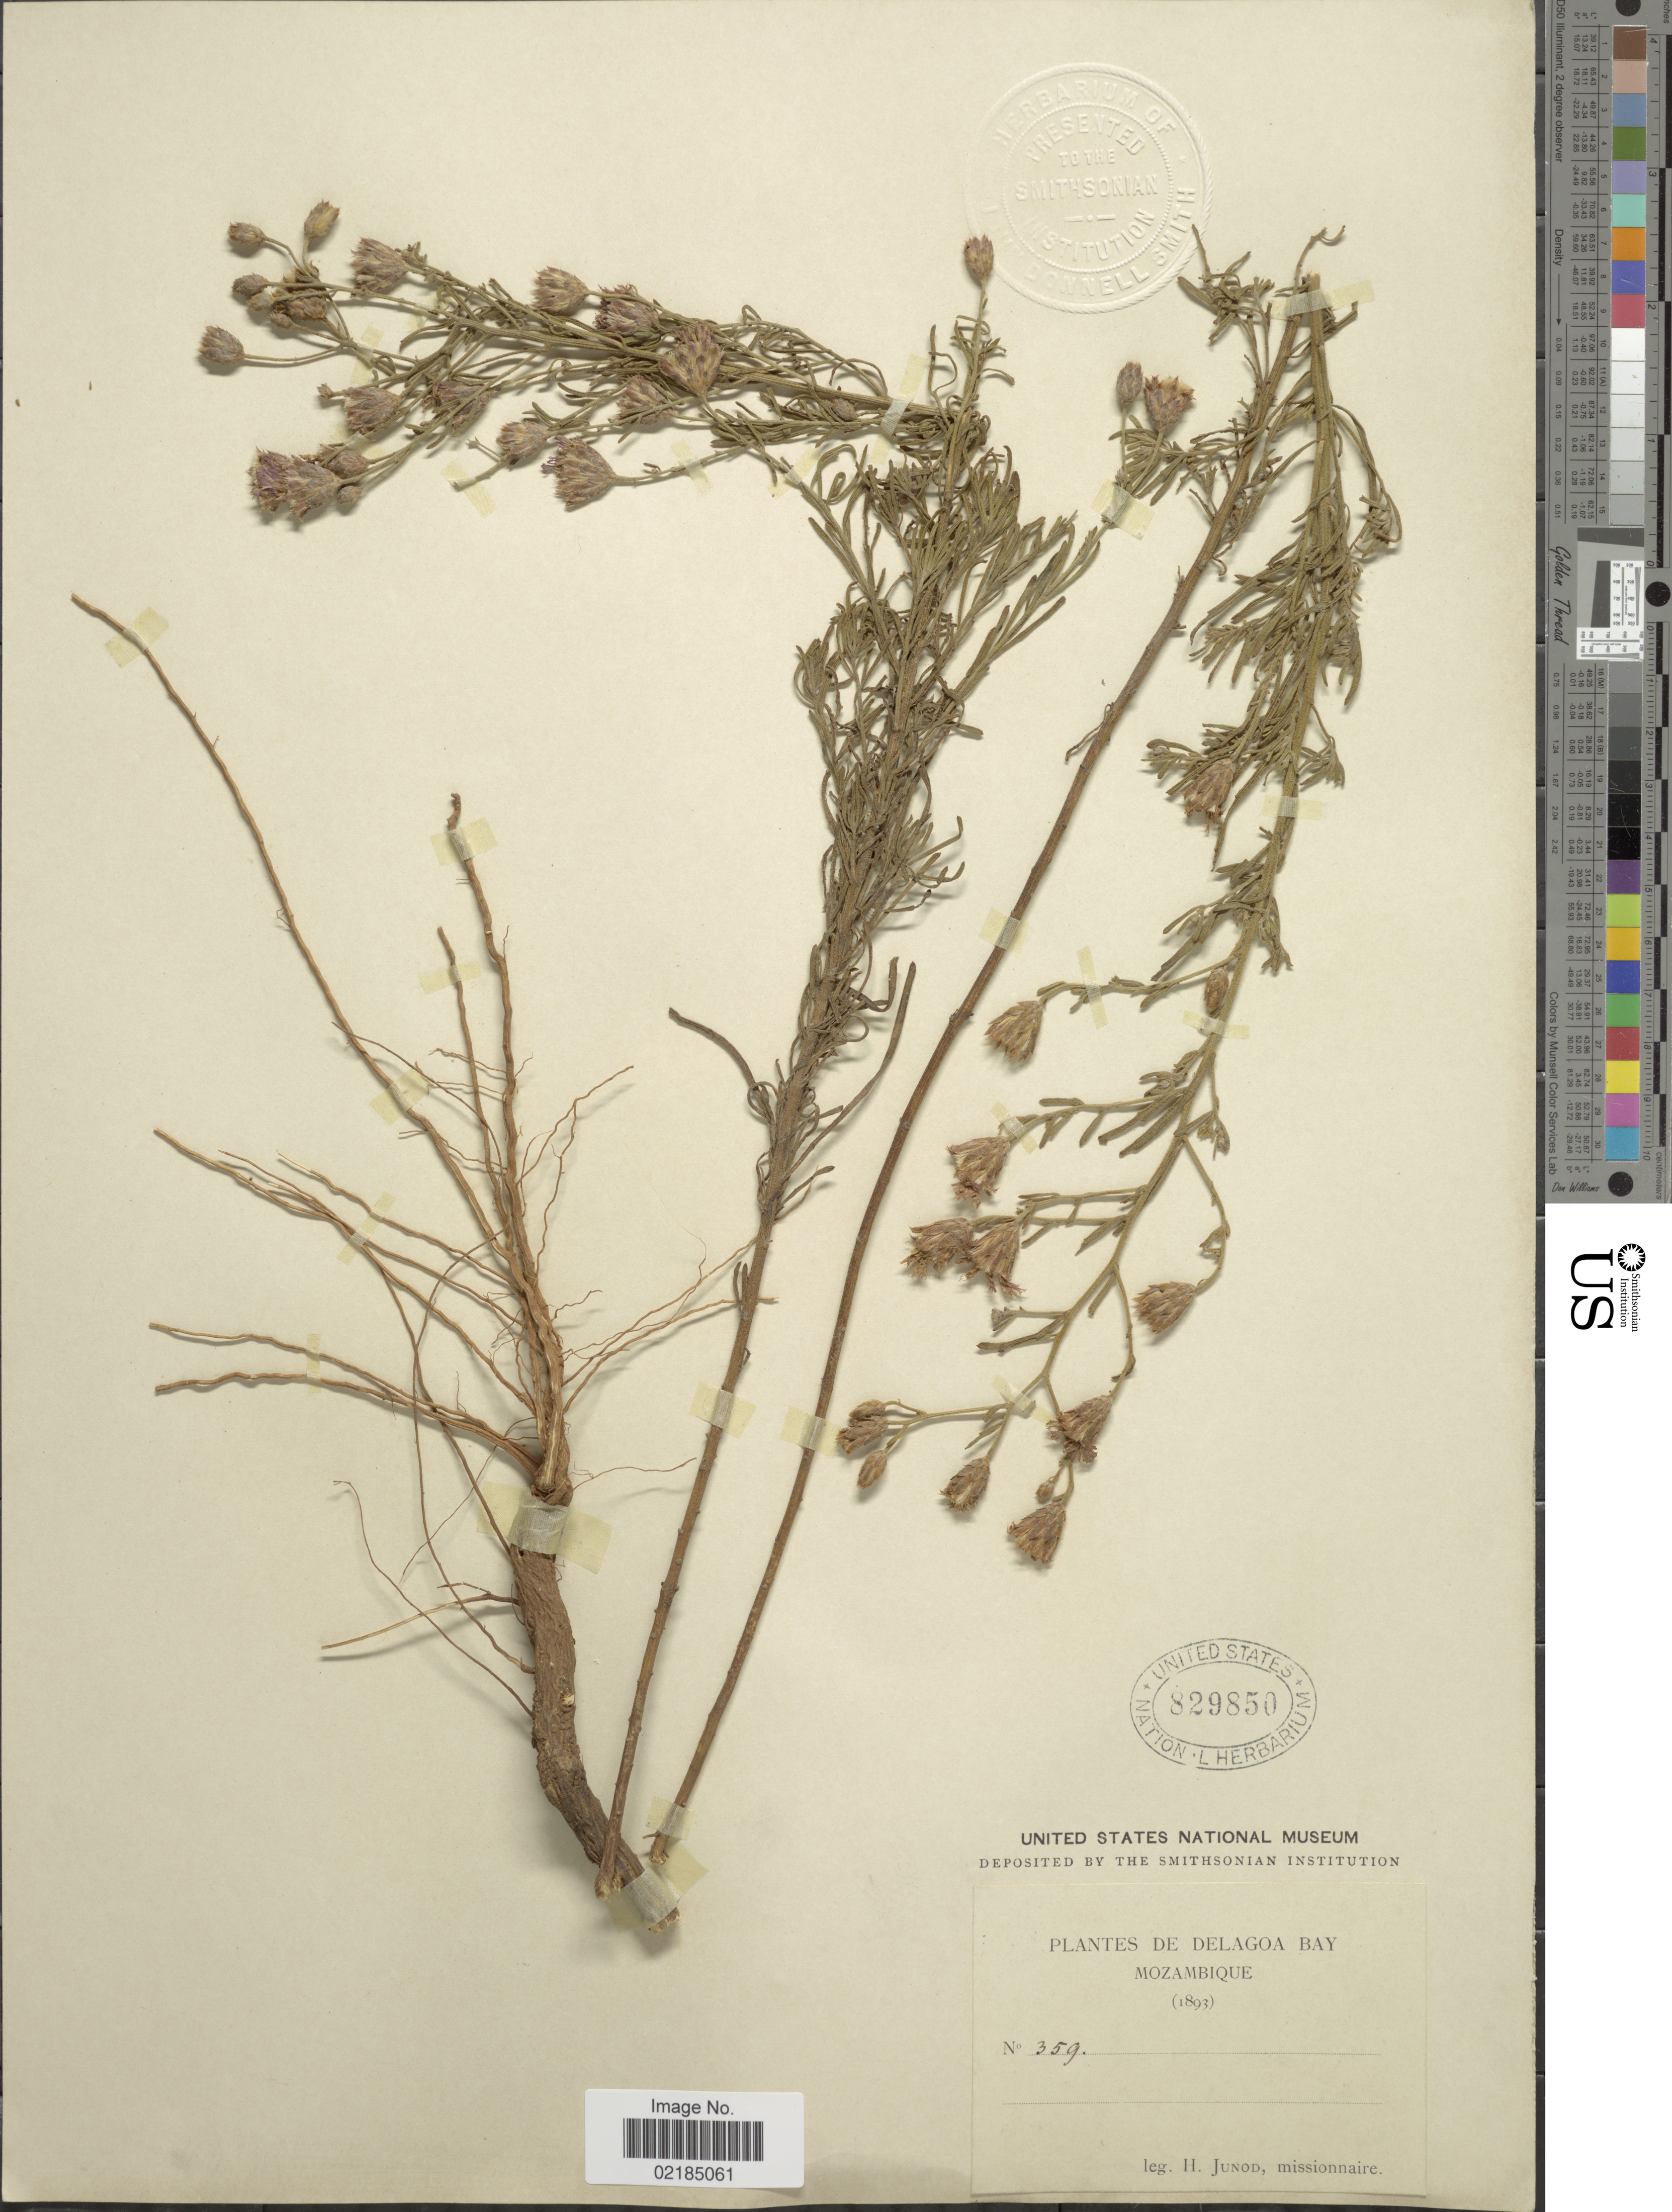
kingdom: Plantae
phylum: Tracheophyta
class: Magnoliopsida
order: Asterales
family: Asteraceae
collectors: H. Junod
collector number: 359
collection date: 1893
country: Mozambique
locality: Delagoa Bay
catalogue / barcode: US 829850